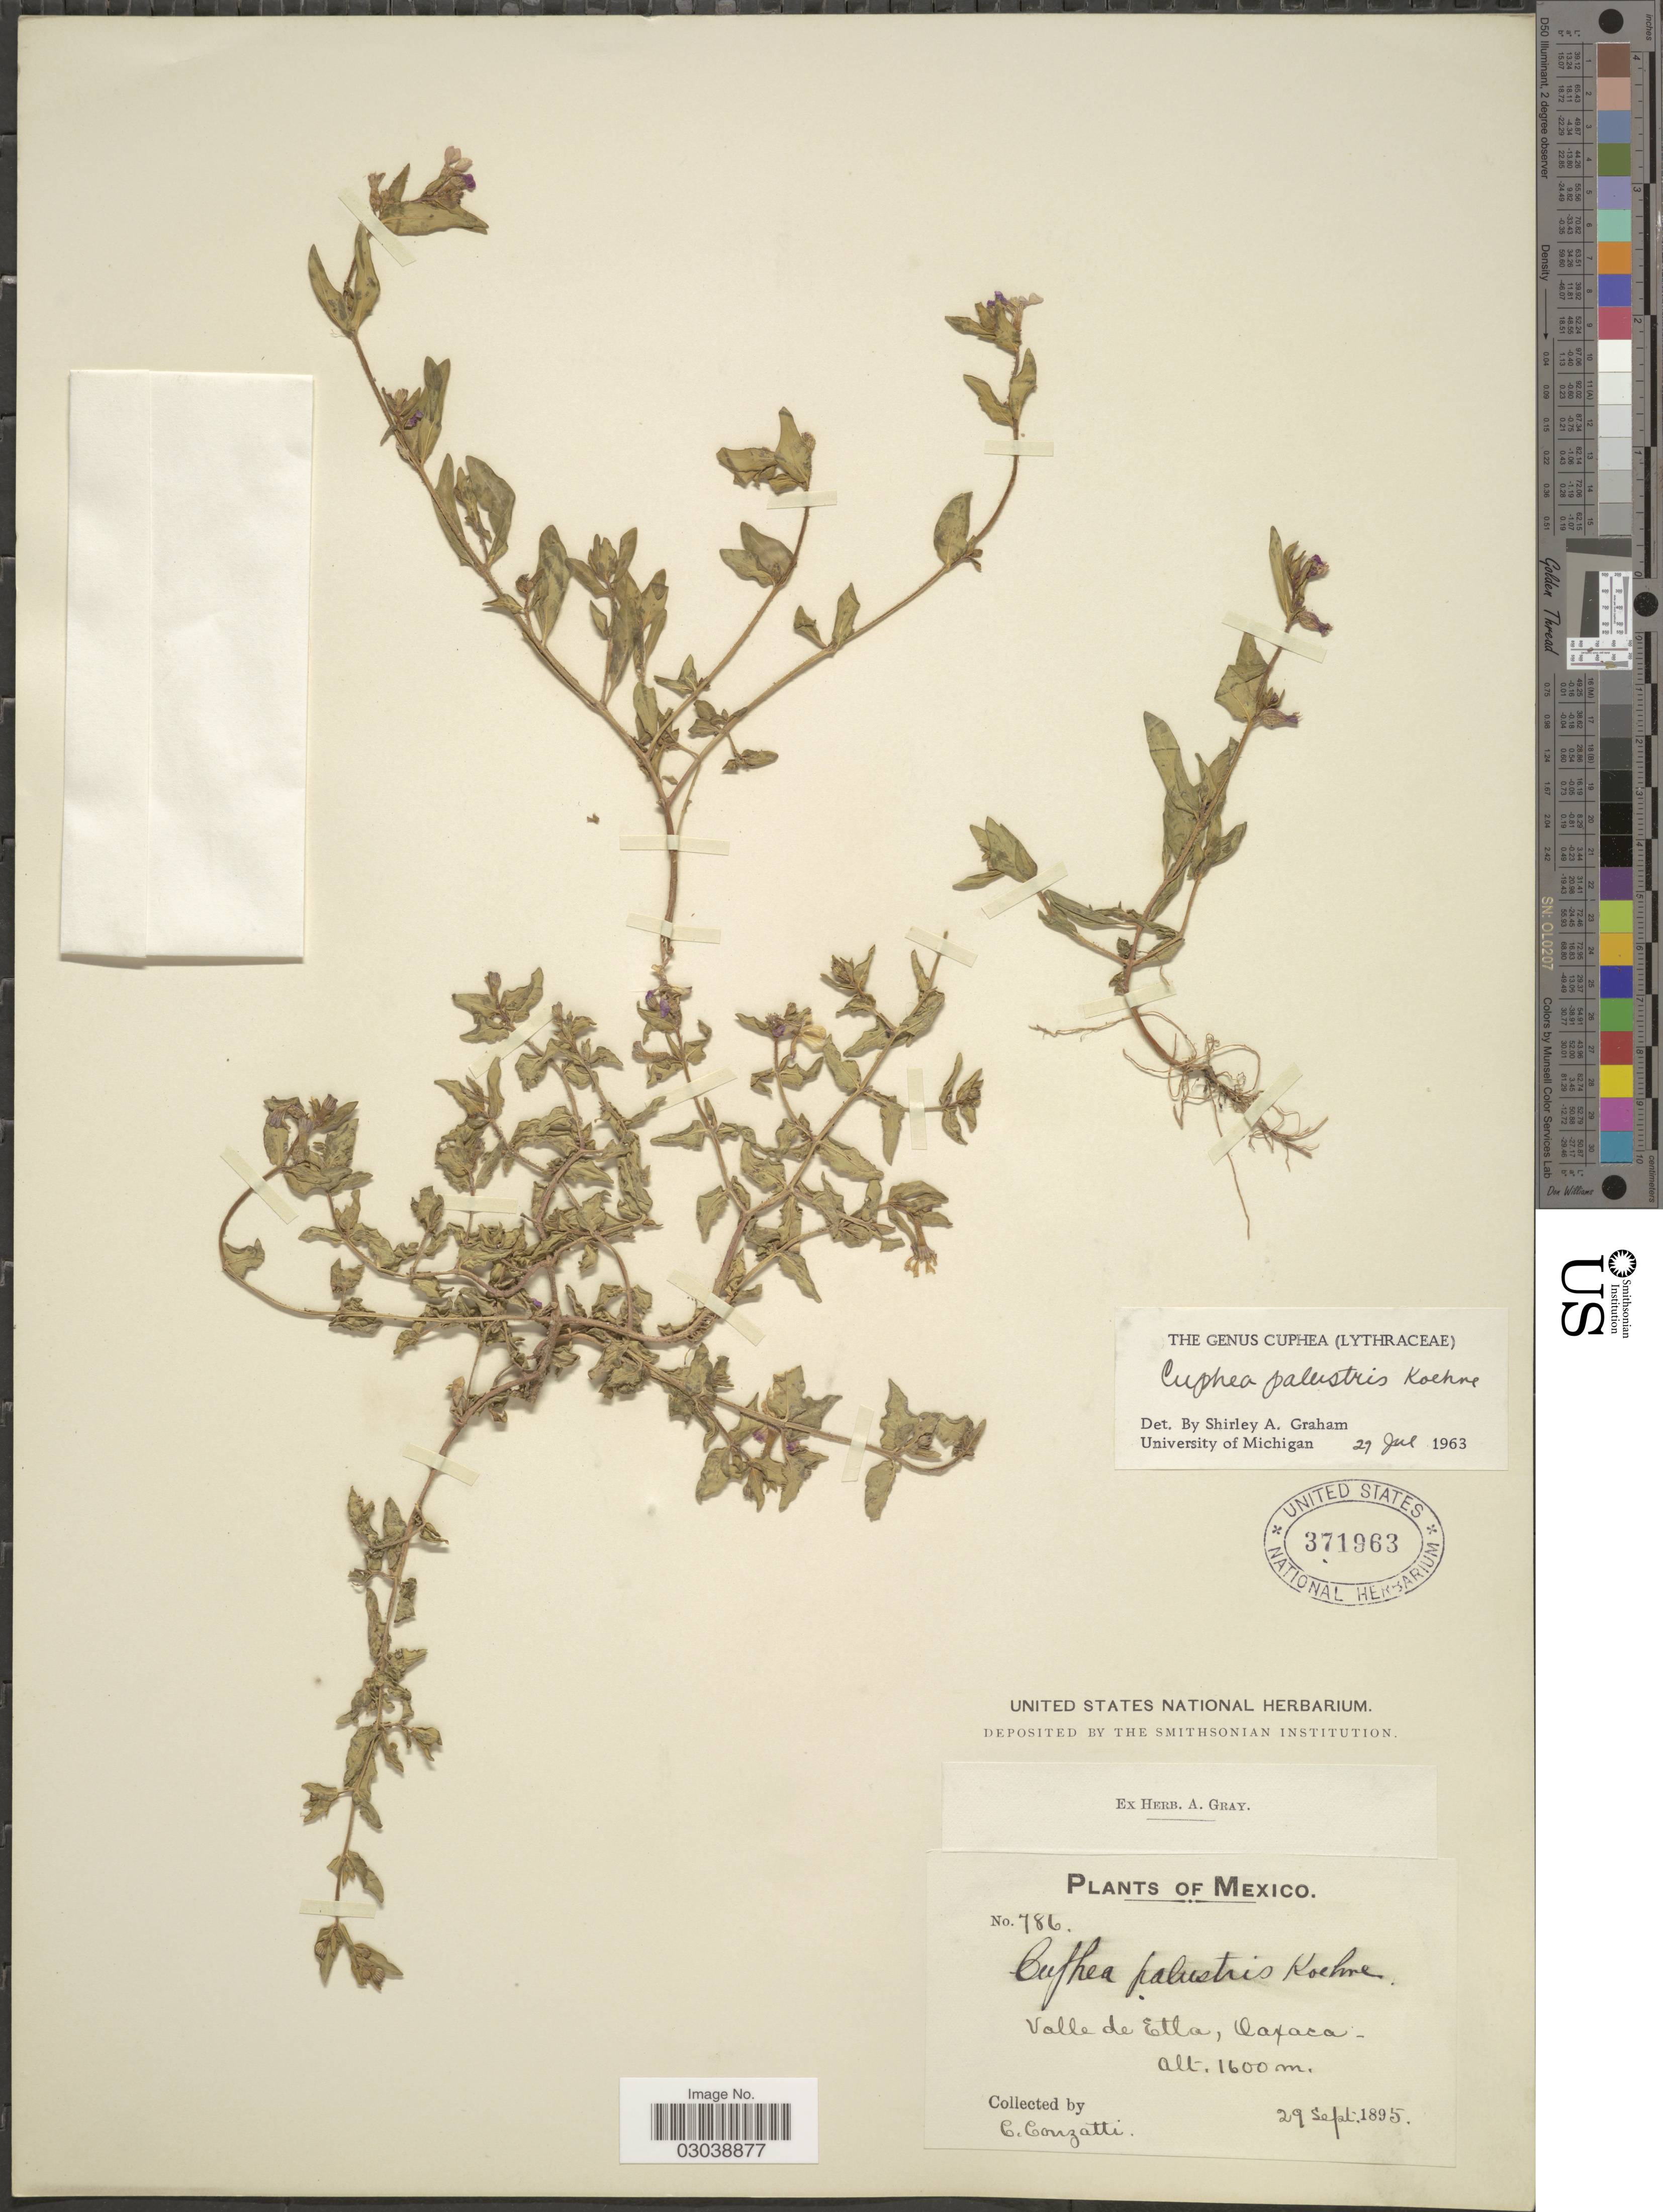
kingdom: Plantae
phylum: Tracheophyta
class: Magnoliopsida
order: Myrtales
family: Lythraceae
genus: Cuphea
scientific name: Cuphea palustris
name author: Koehne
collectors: C. Conzatti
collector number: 786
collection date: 1895-09-29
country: Mexico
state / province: Oaxaca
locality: Valle de Etla.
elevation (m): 1600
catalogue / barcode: US 371963